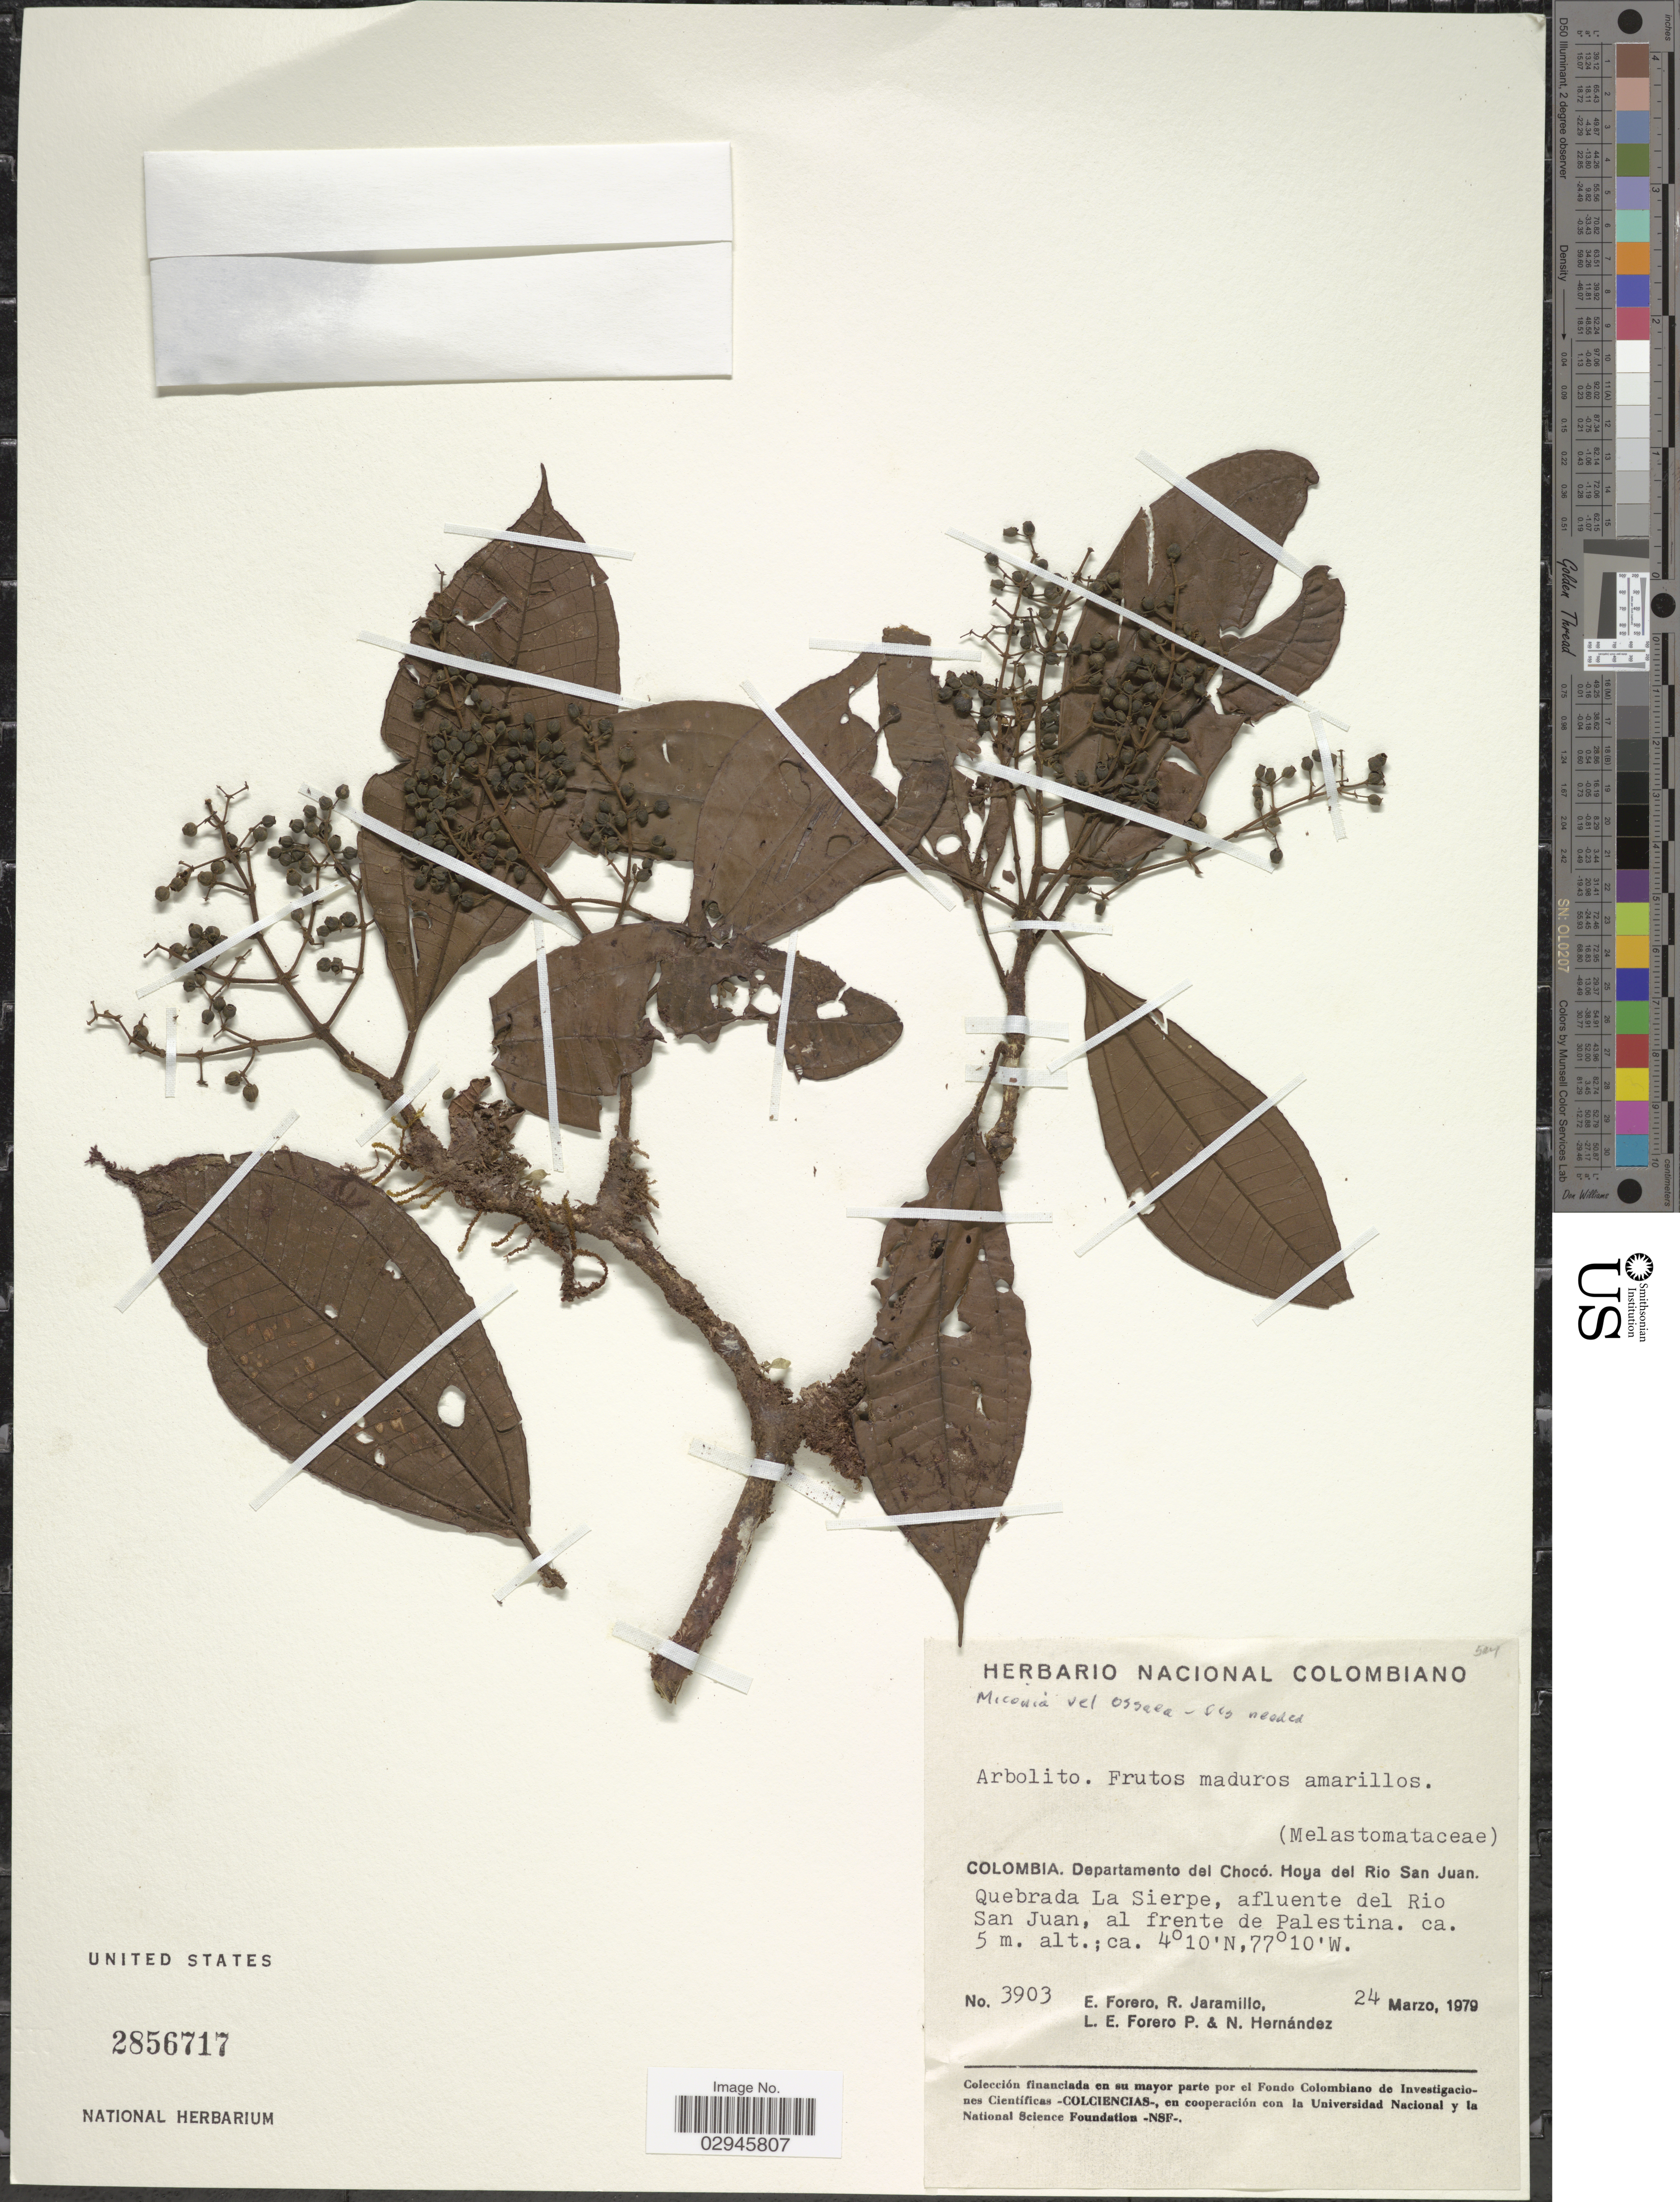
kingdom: Plantae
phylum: Tracheophyta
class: Magnoliopsida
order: Myrtales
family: Melastomataceae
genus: Miconia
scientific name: Miconia sp.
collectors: E. Forero, R. Jaramillo, L. E. Forero & N. Hernandez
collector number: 3903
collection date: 1979-03-24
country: Colombia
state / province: Chocó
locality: Departamento del Chocó. Hoya del Rio San Juan. Quebrada La Sierpe, afluente del Rio San Juan, al frente de Palestina.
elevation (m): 5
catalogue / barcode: US 2856717